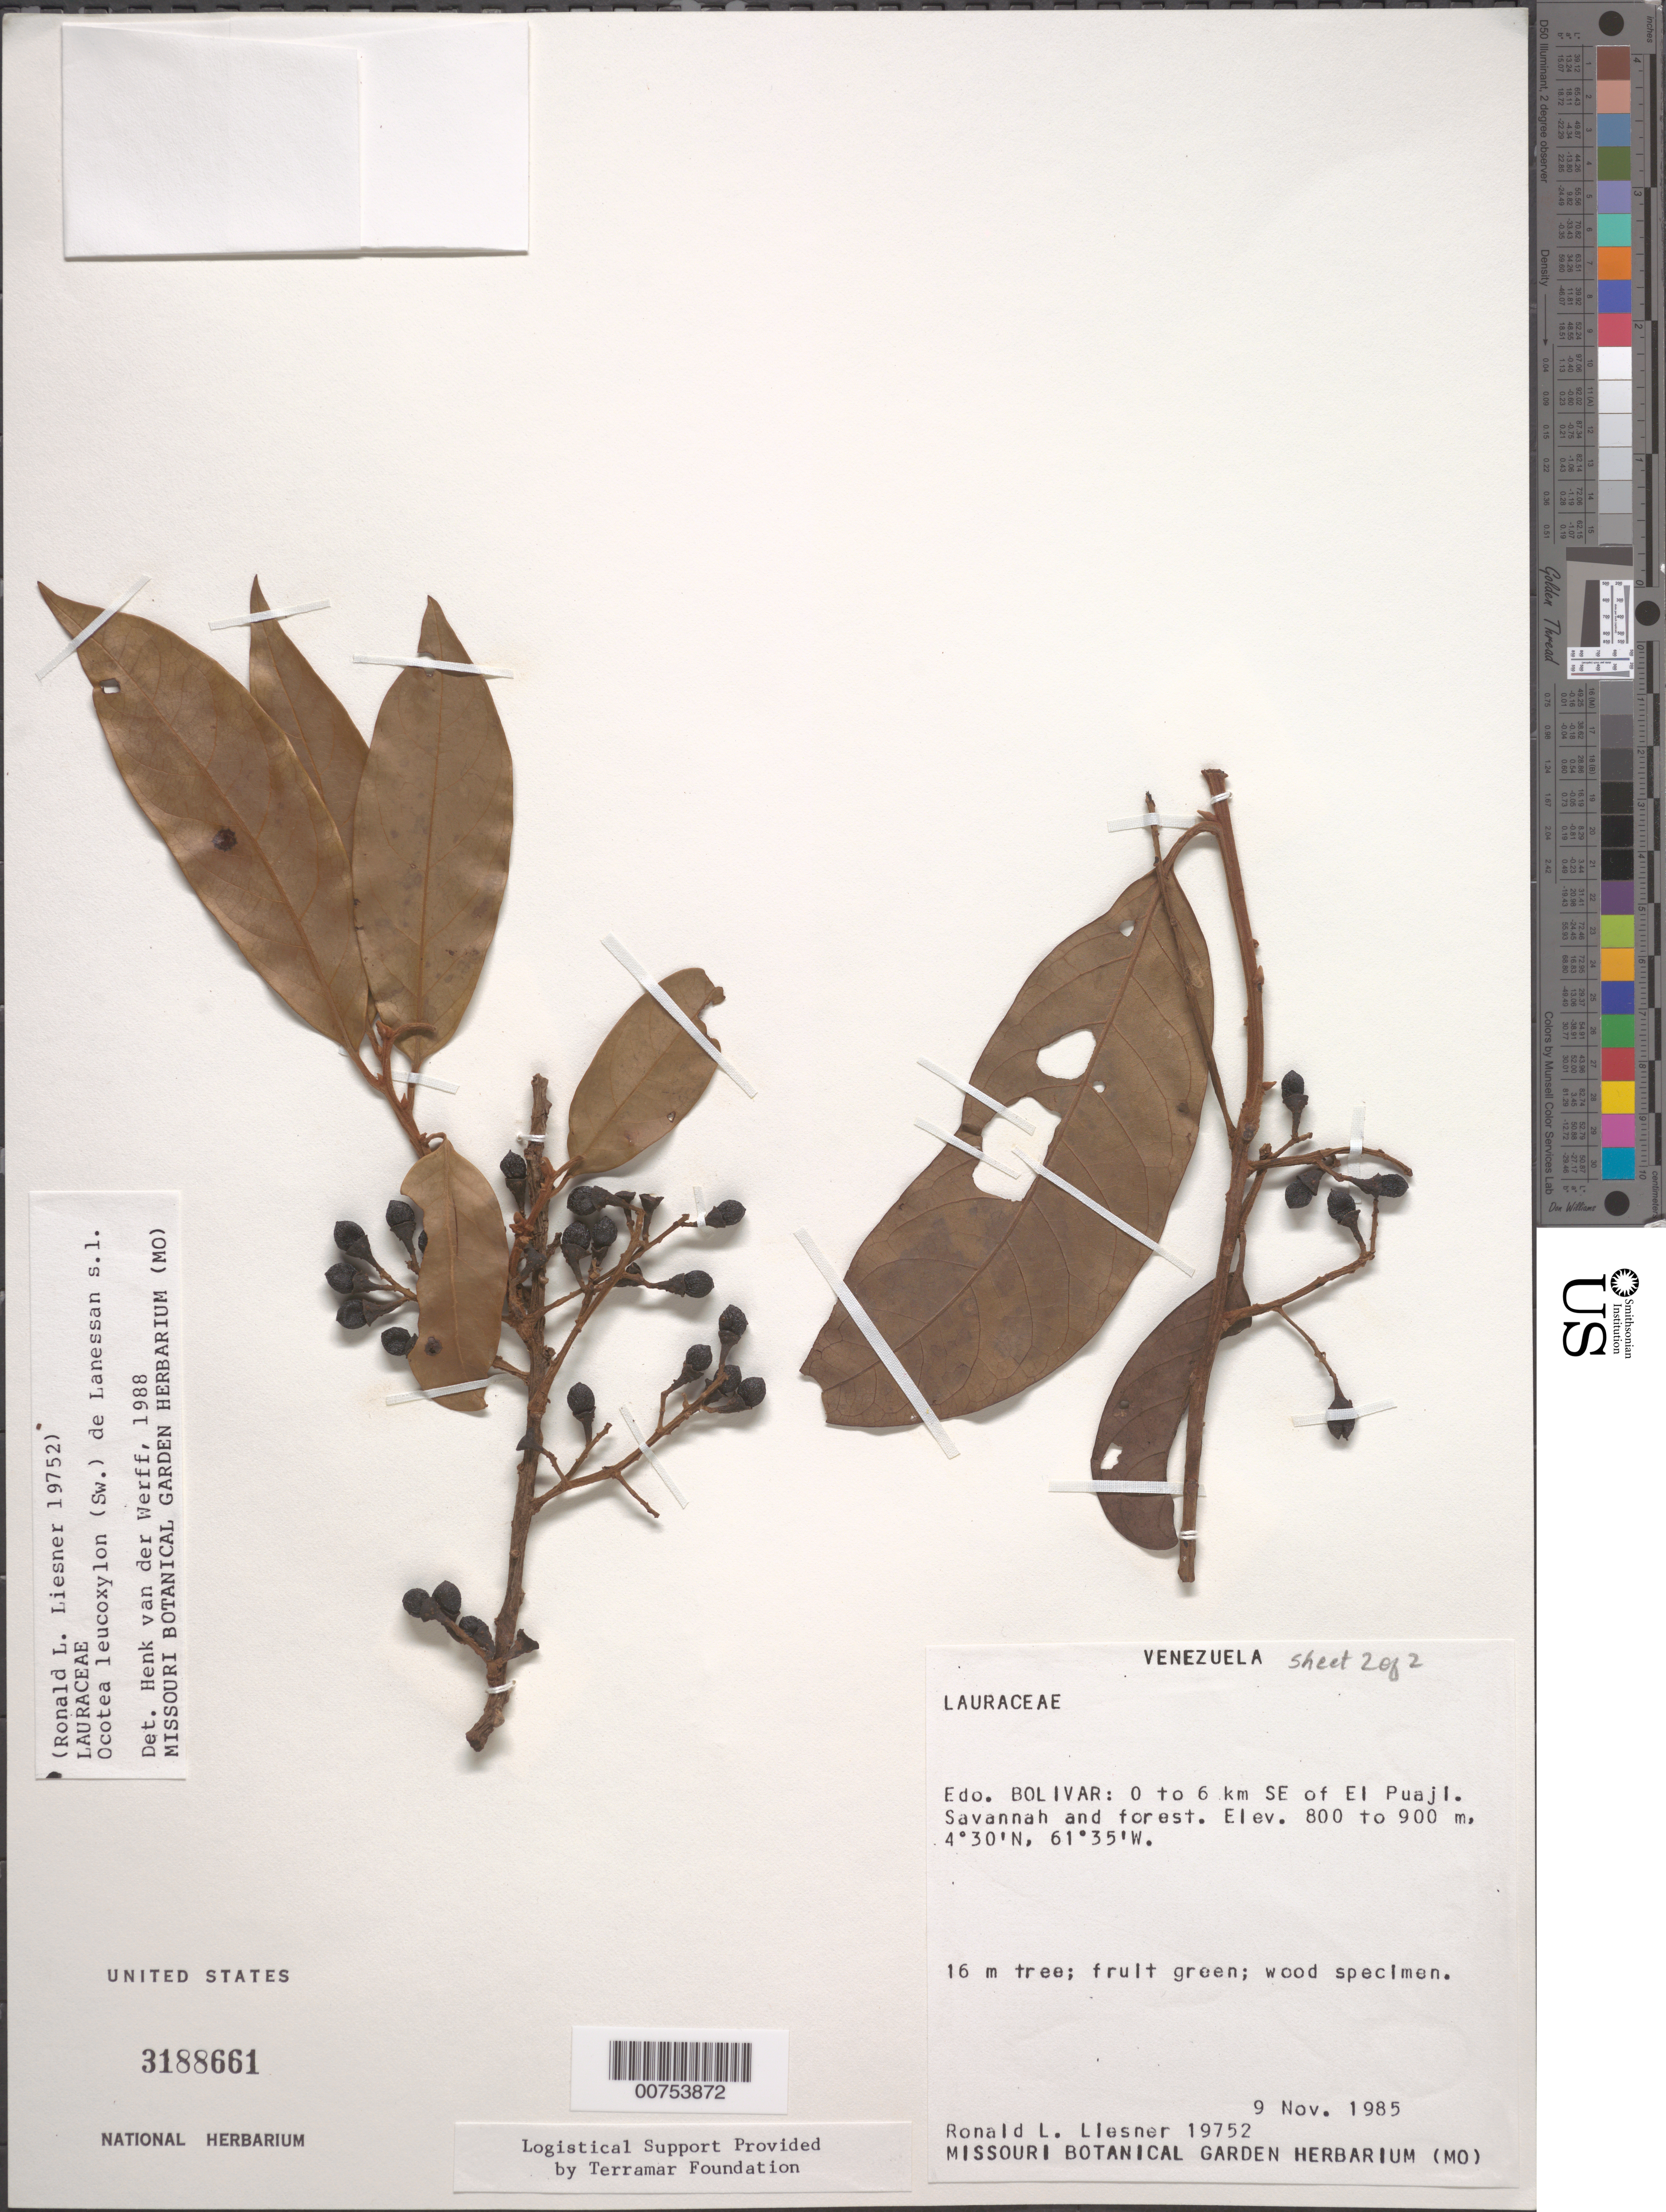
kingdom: Plantae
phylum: Tracheophyta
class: Magnoliopsida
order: Laurales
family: Lauraceae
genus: Ocotea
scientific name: Ocotea leucoxylon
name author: (Sw.) Laness.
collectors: R. L. Liesner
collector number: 19752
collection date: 1985-11-09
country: Venezuela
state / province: Bolivar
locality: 0 to 6 km SE of El Puajl. Savannah and forest.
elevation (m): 800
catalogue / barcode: US 3188661